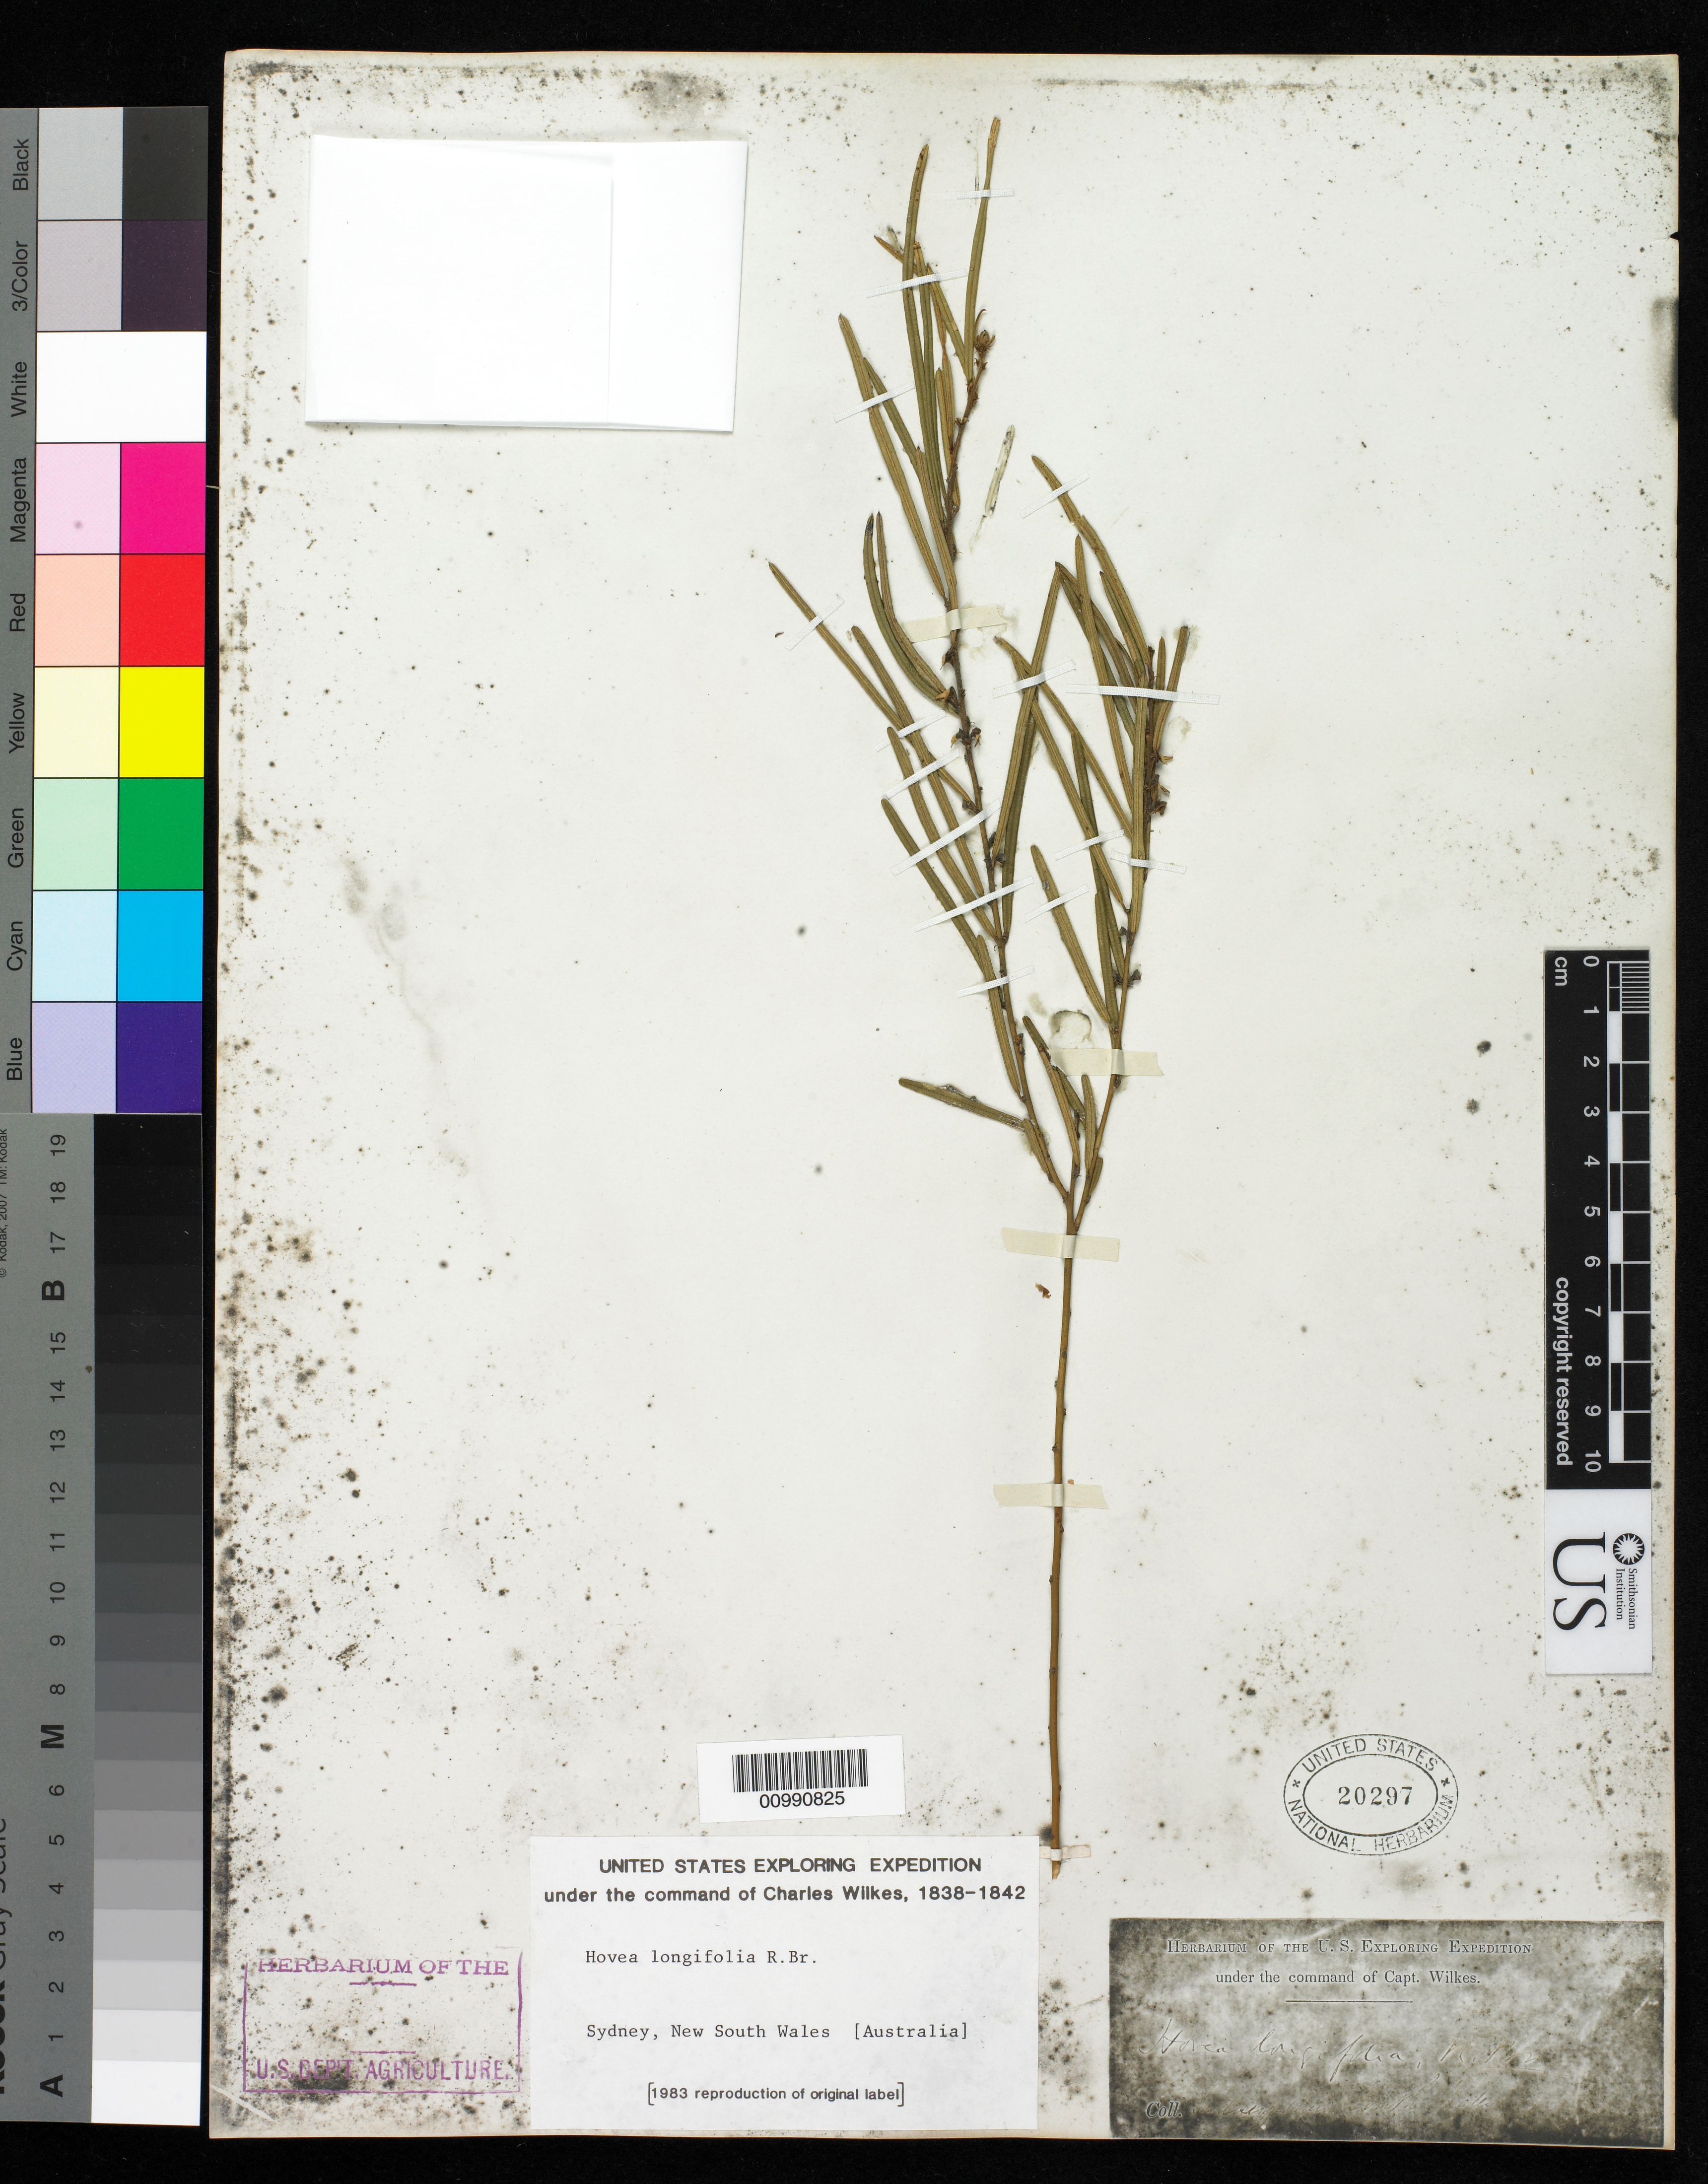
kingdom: Plantae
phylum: Tracheophyta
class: Magnoliopsida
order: Fabales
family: Fabaceae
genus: Hovea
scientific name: Hovea longifolia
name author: R. Br.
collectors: Wilkes Explor. Exped.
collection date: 1838/1842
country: Australia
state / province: New South Wales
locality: Sydney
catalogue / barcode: US 20297